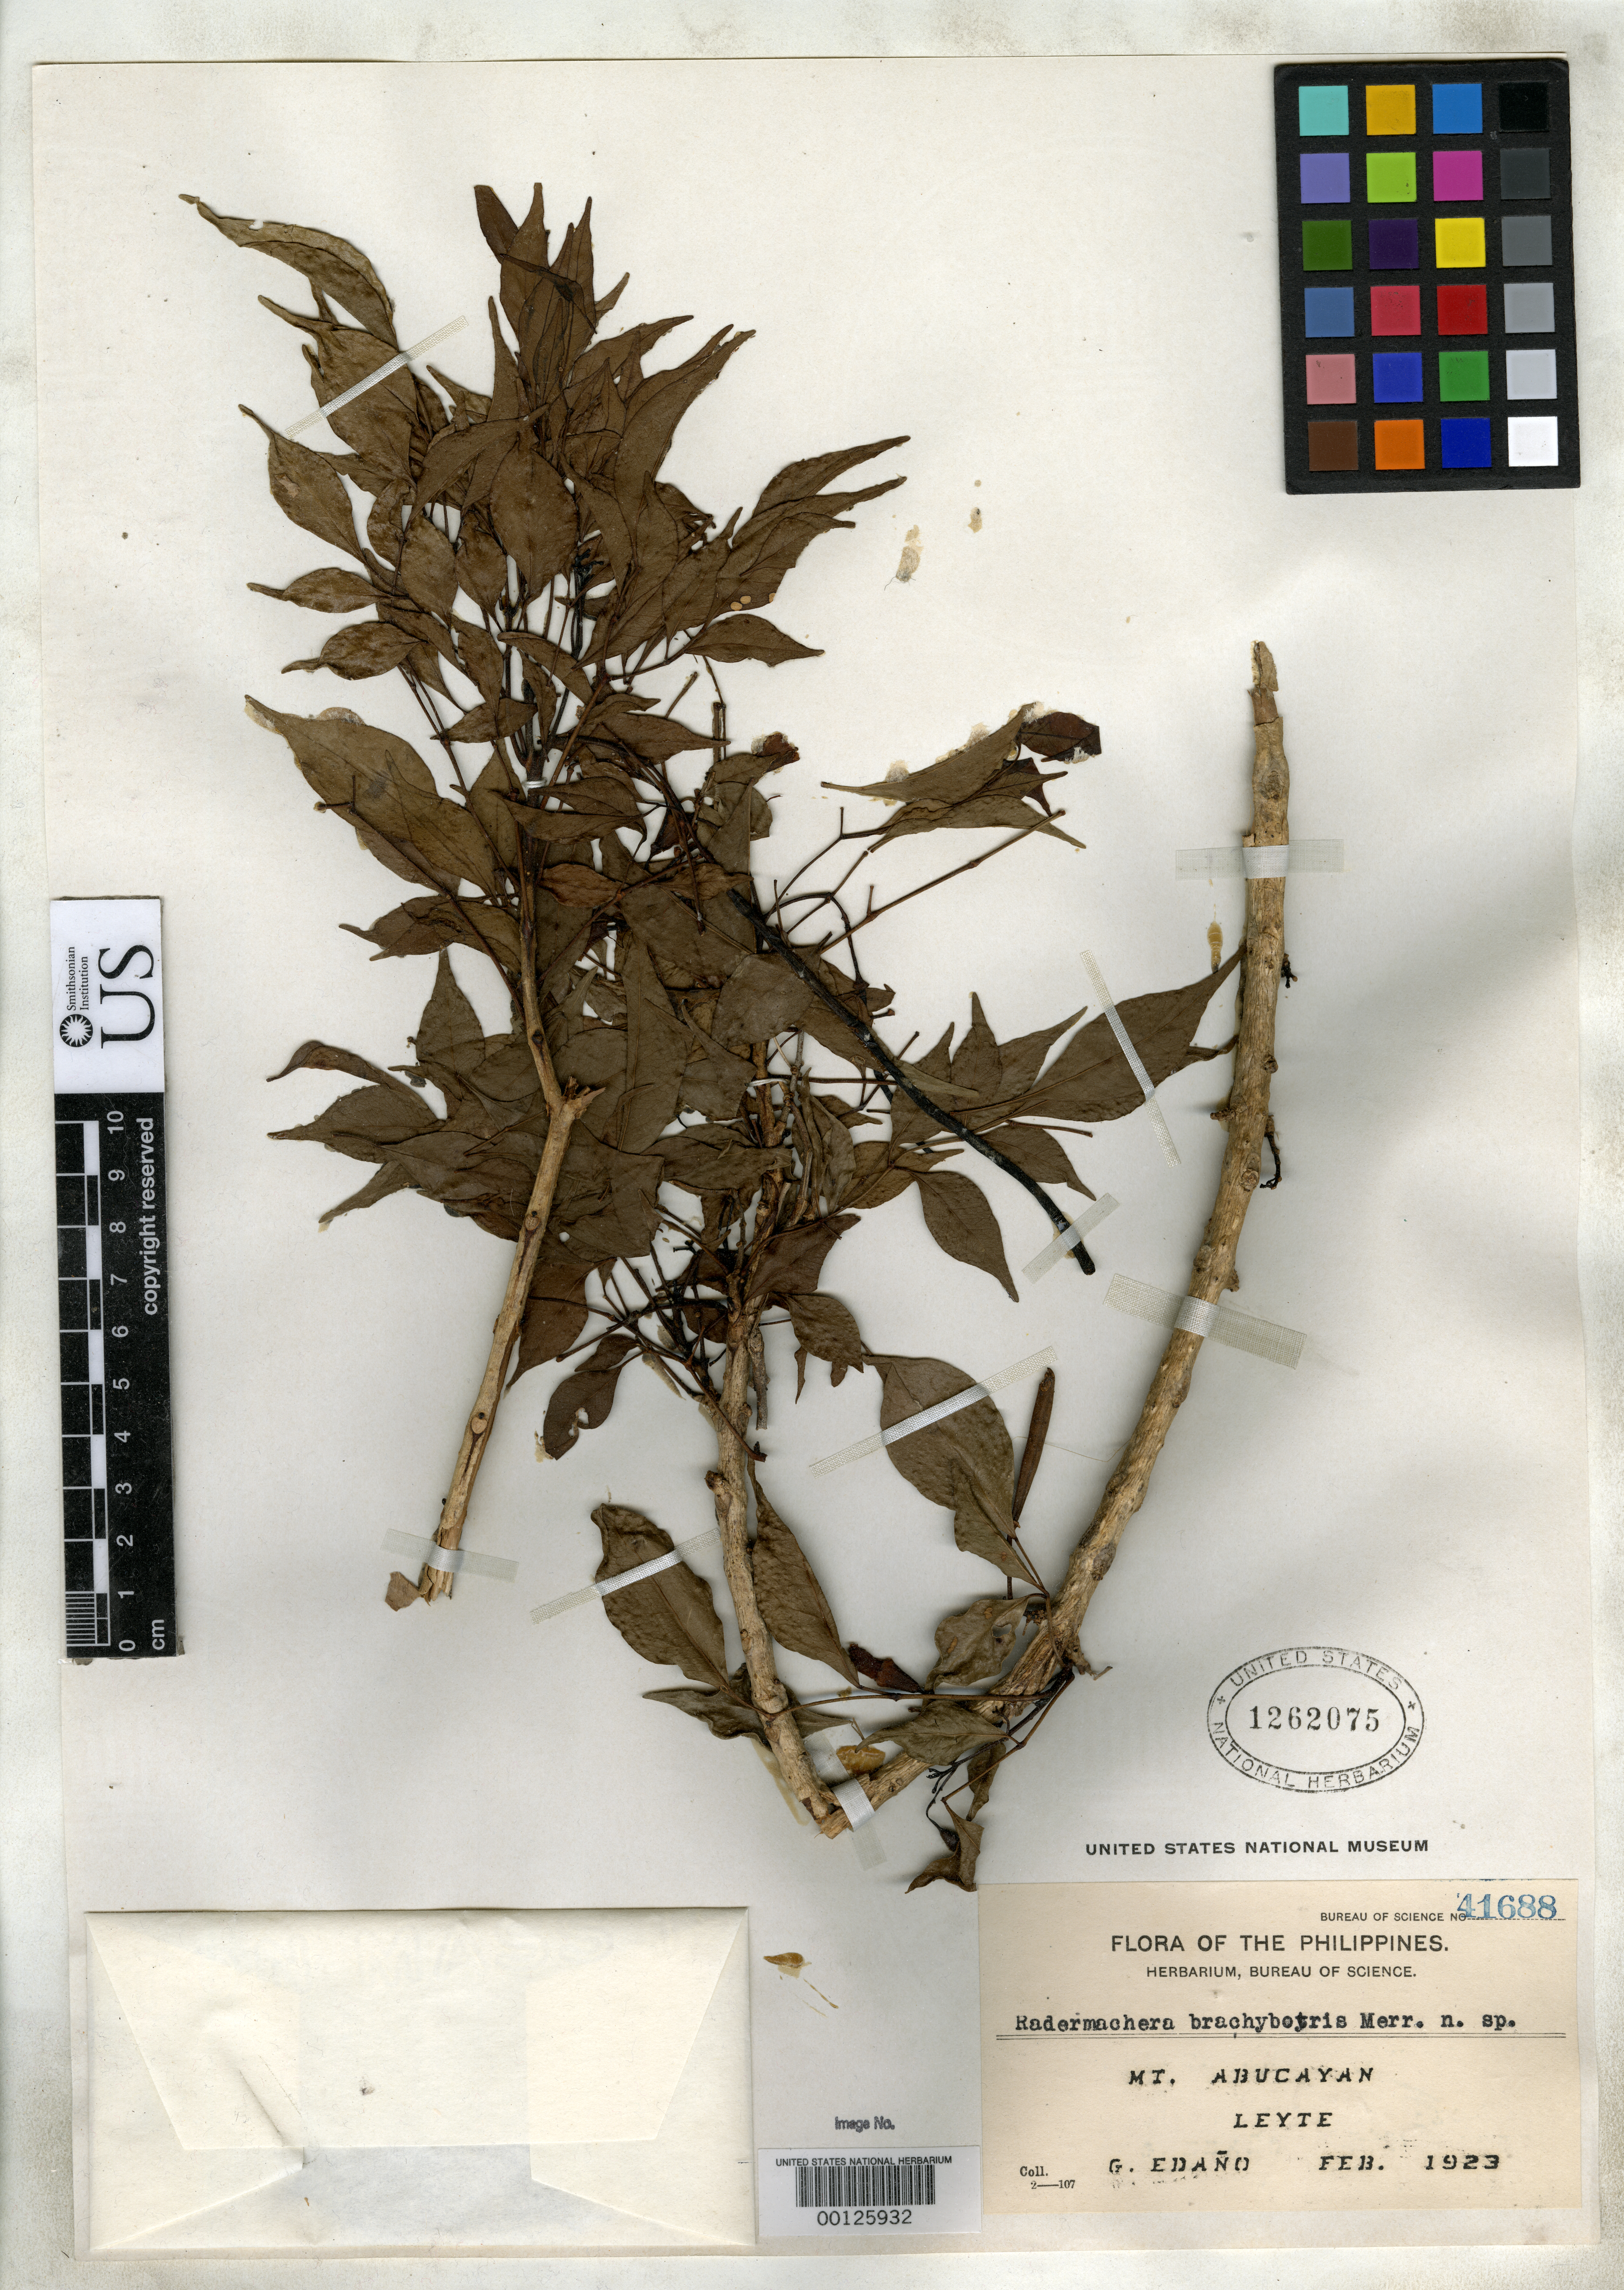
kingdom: Plantae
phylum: Tracheophyta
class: Magnoliopsida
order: Lamiales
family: Bignoniaceae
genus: Radermachera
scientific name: Radermachera brachybotrys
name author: Merr.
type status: Isotype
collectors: G. E. Edaño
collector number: Bur. Sci. 41688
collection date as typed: Feb 1923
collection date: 1923-02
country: Philippines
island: Leyte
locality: Mt. Abucayan.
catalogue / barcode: US 1262075